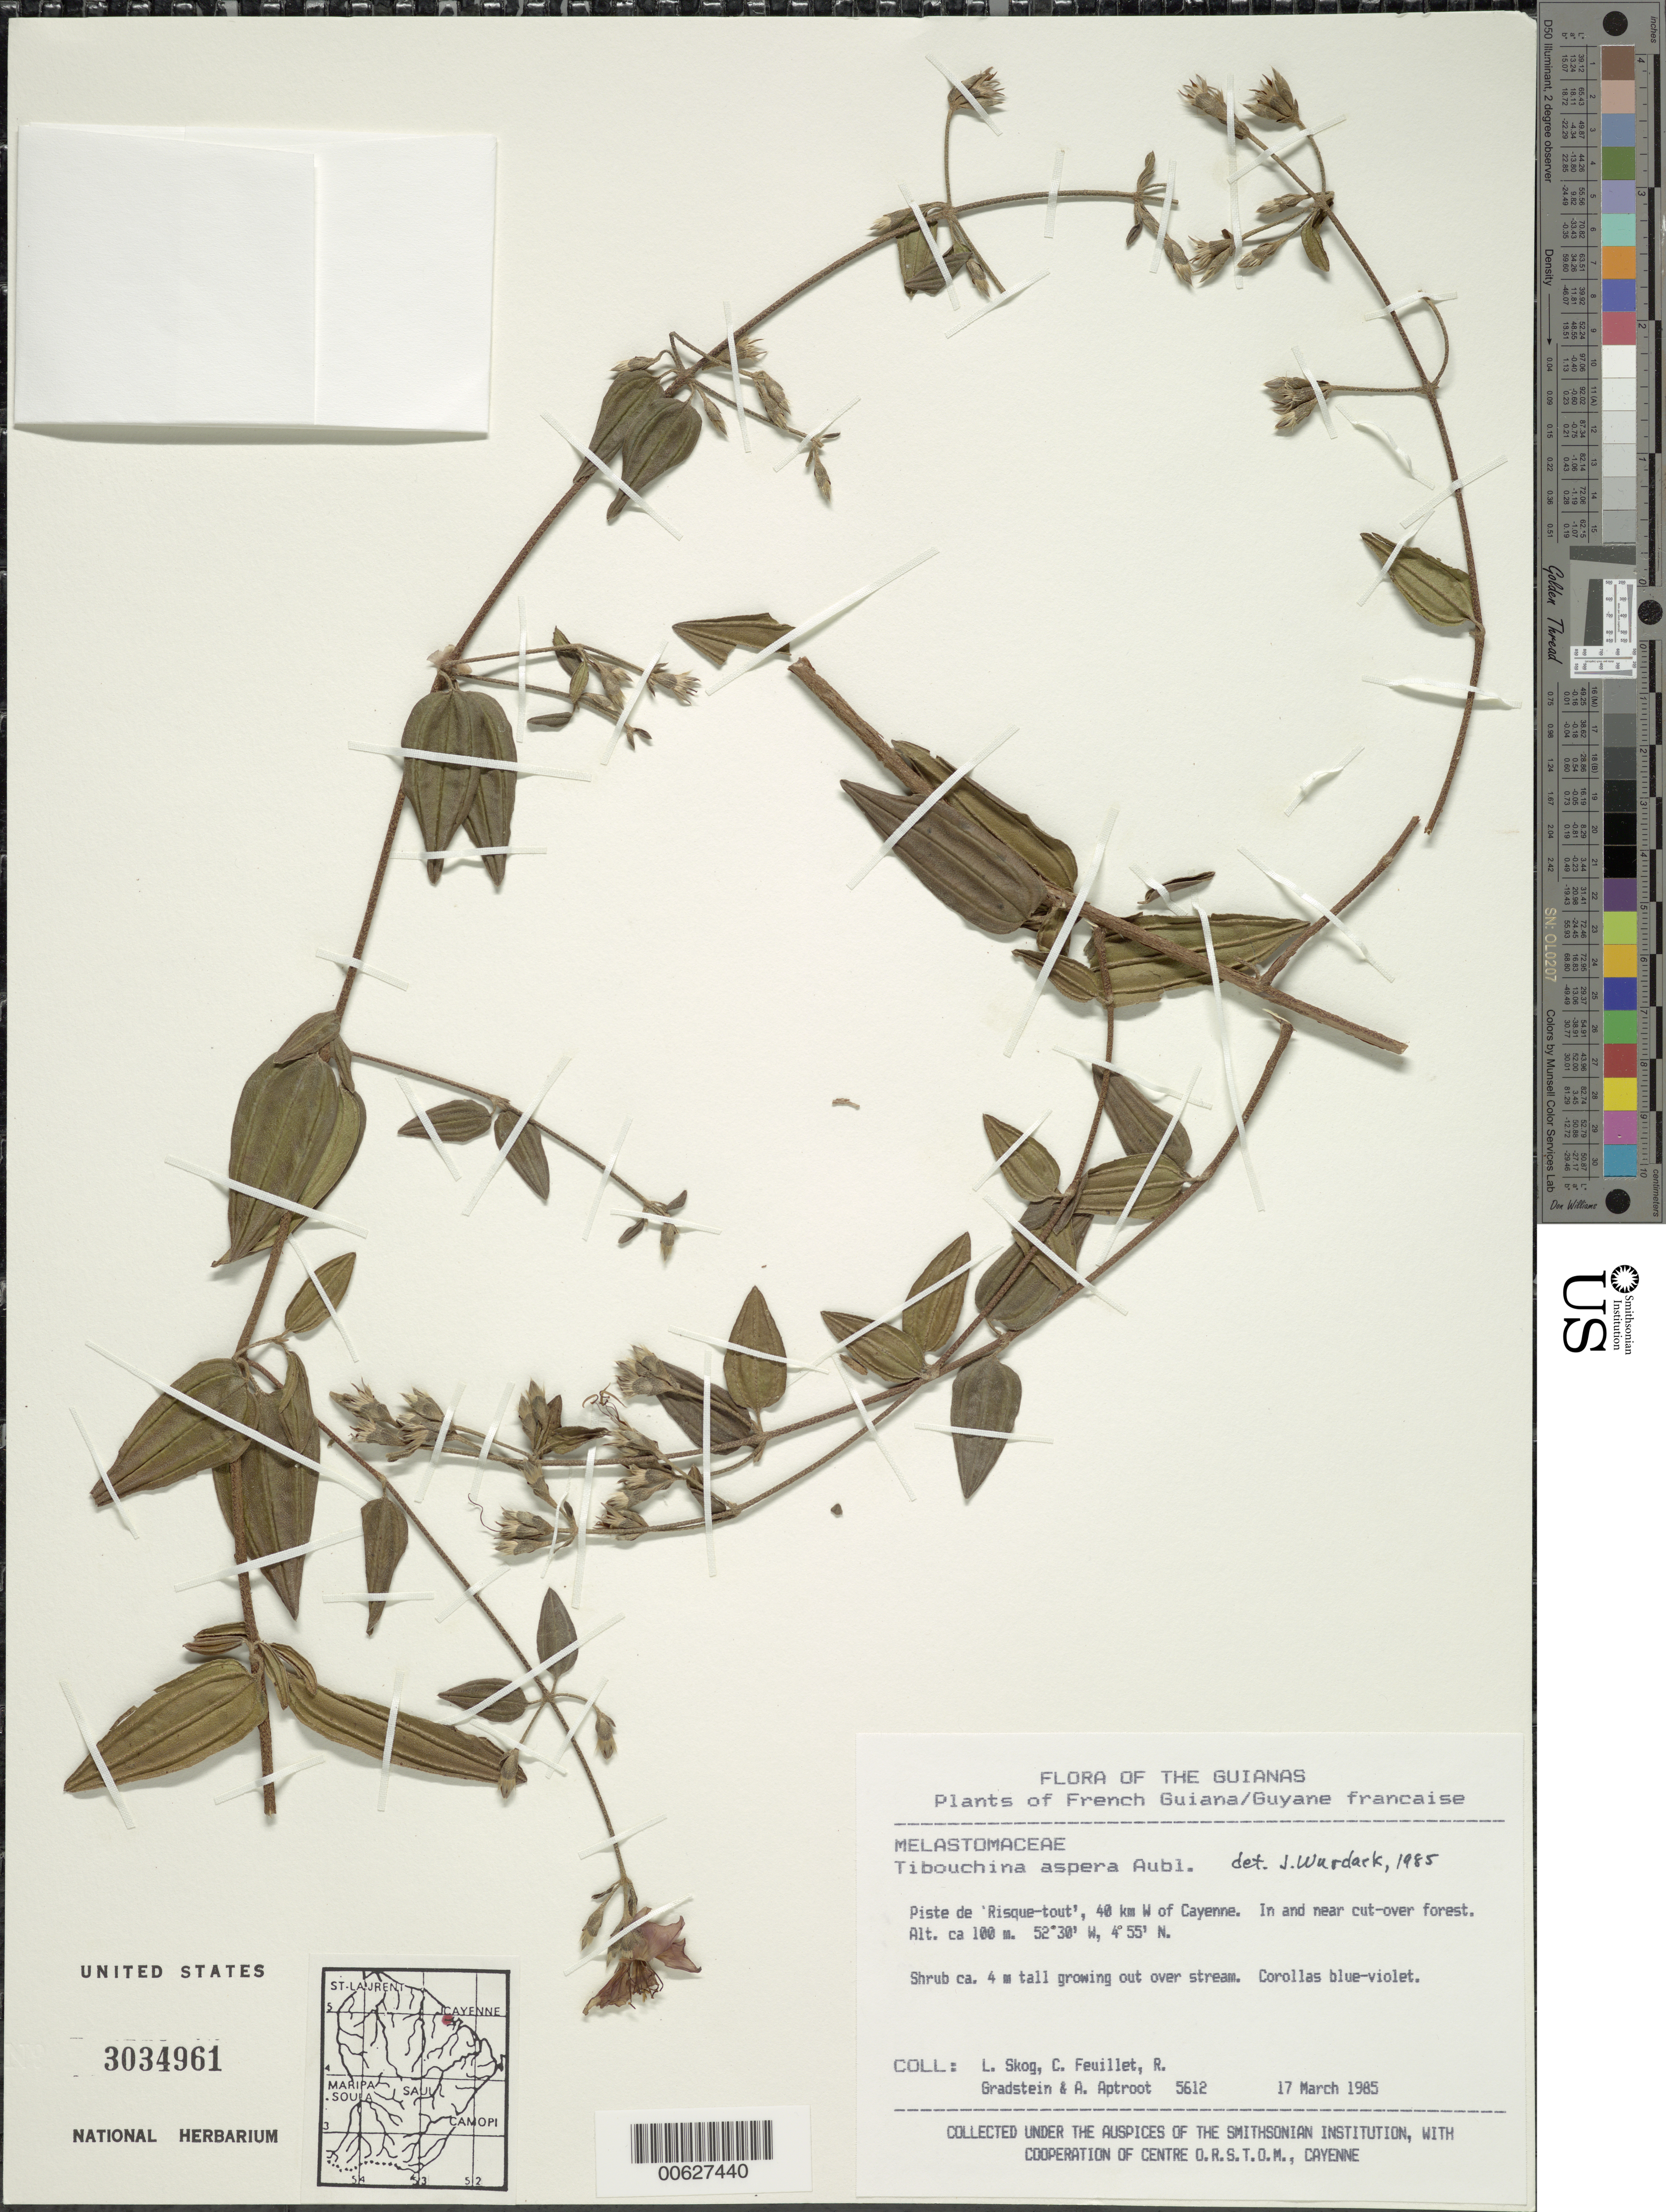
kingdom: Plantae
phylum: Tracheophyta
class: Magnoliopsida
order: Myrtales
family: Melastomataceae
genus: Tibouchina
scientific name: Tibouchina aspera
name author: Aubl.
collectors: L. E. Skog, C. Feuillet, R. Gradstein & A. Aptroot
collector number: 5612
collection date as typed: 17 March 1985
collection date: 1985-03-17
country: French Guiana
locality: Piste de 'Risque-tout', 40 km W of Cayenne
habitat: In and near cut-over forest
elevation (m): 100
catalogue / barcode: US 3034961